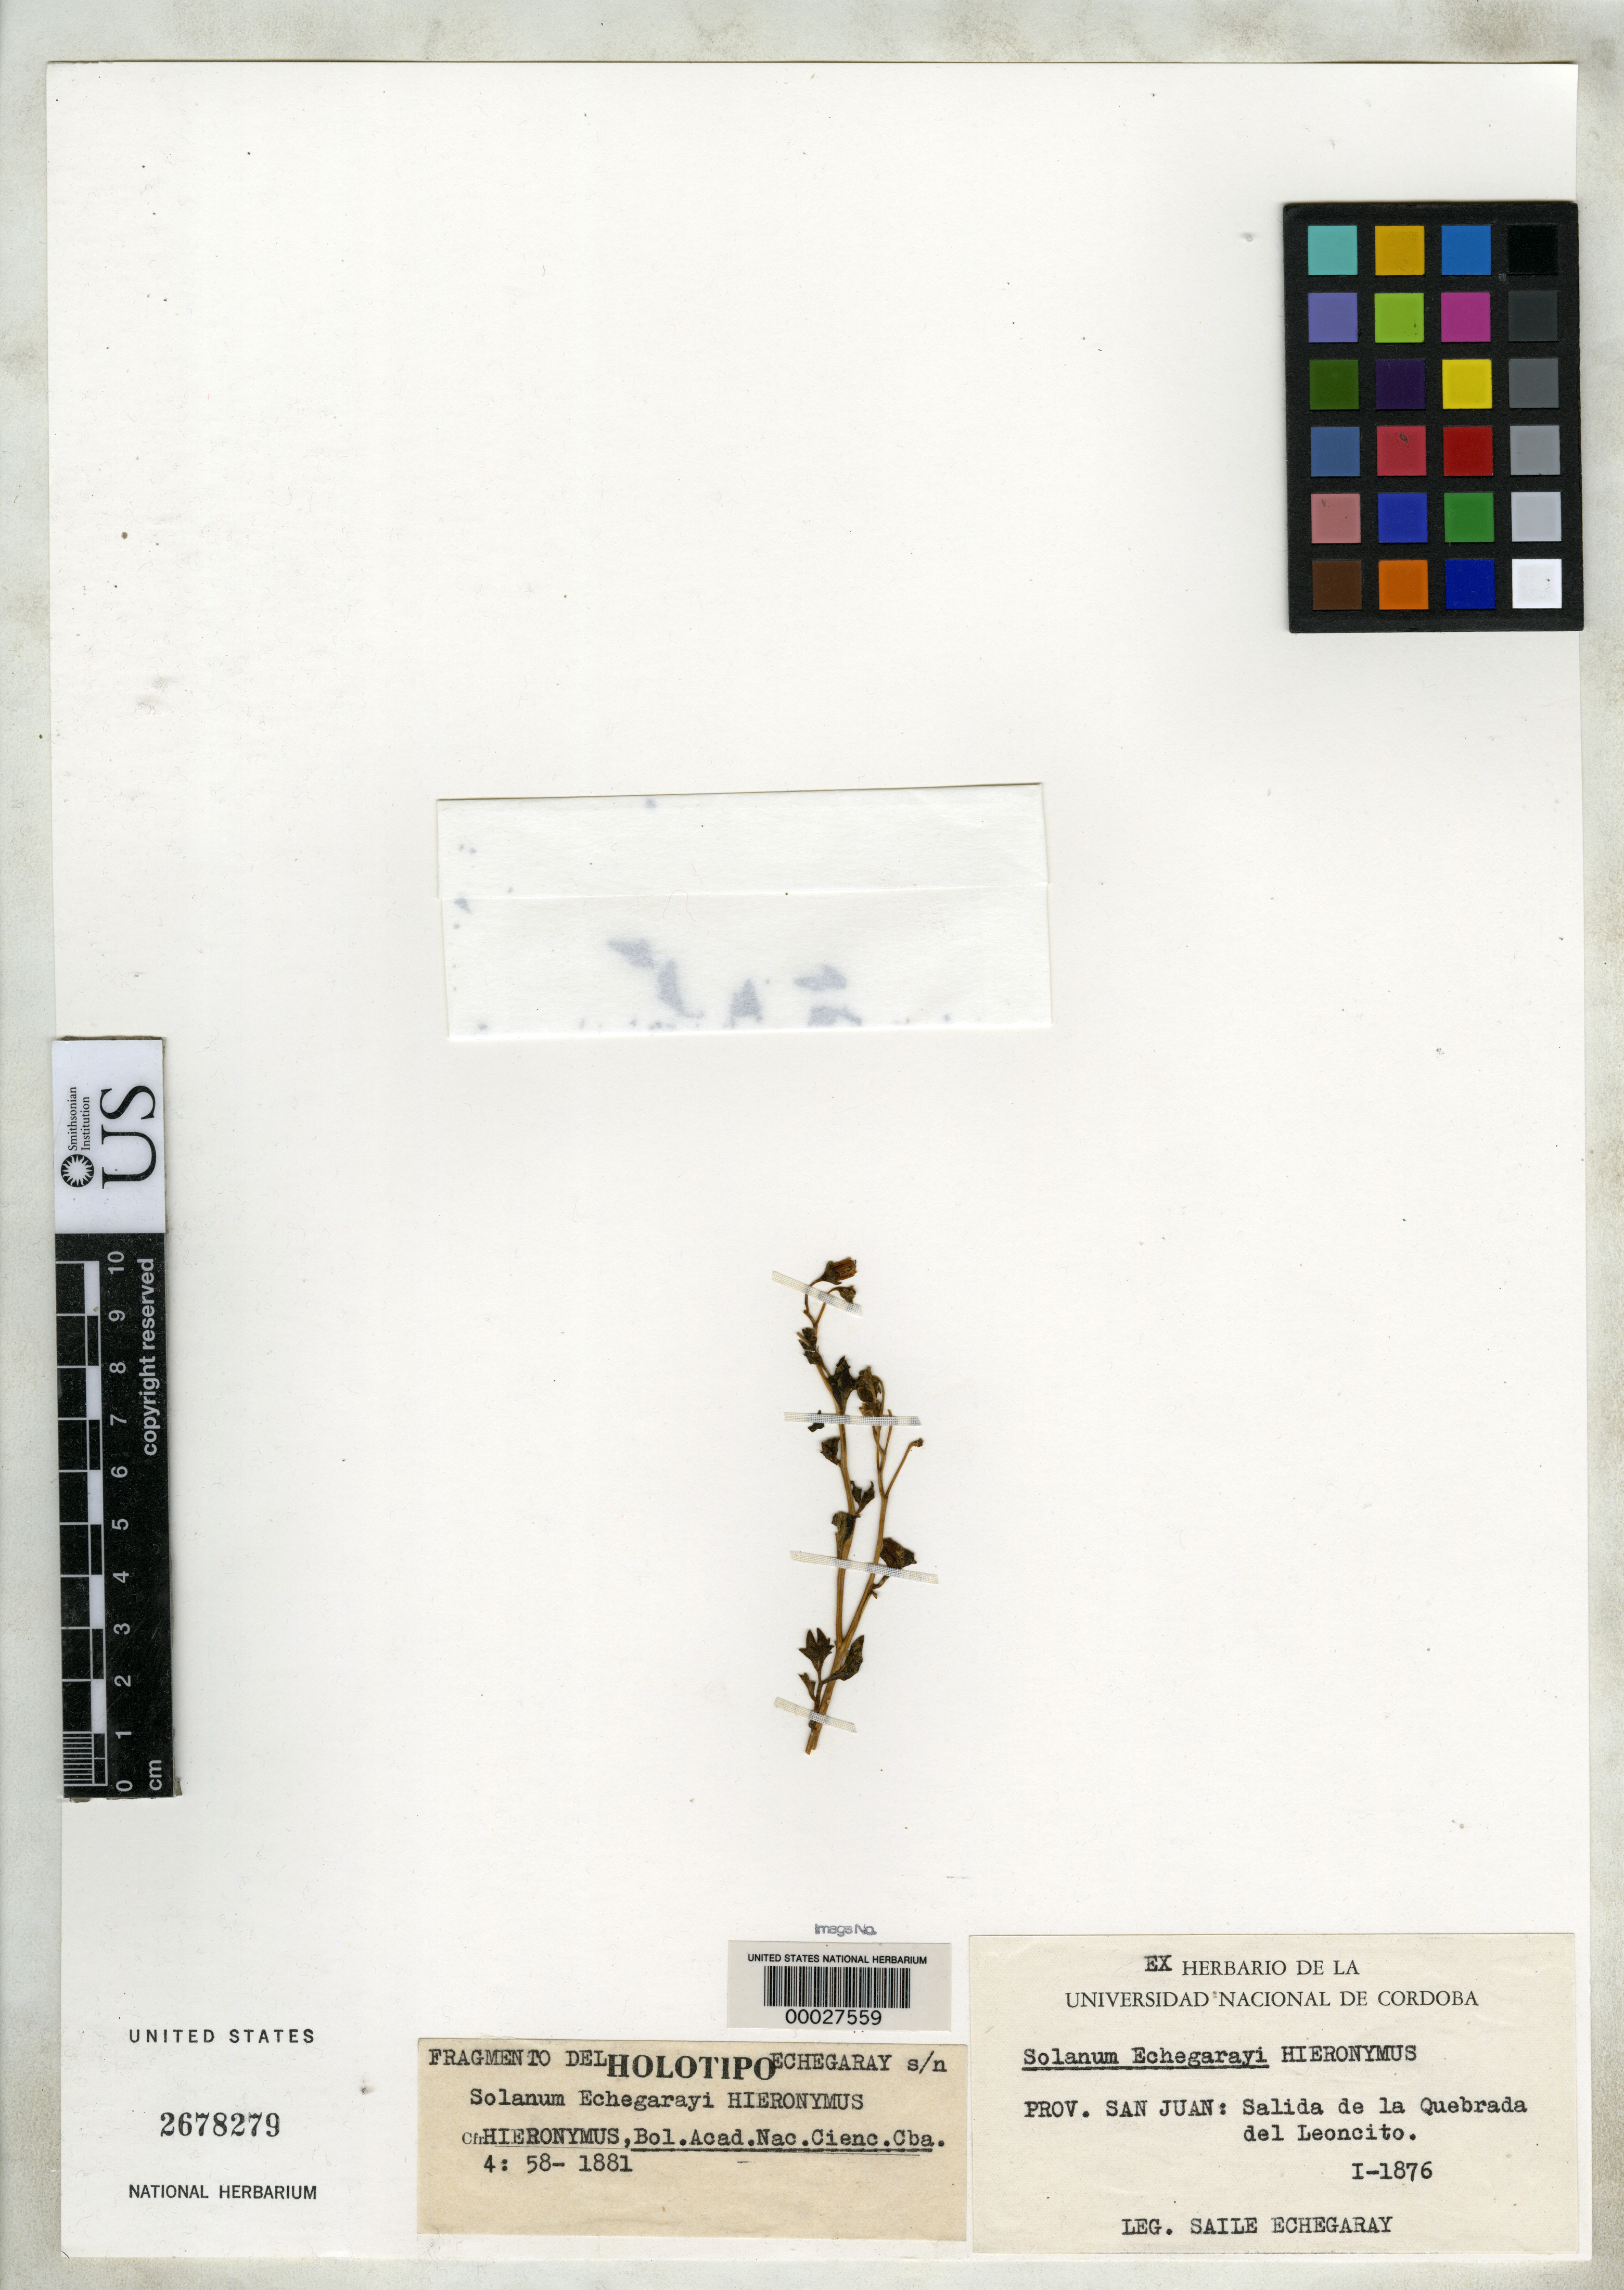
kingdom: Plantae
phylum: Tracheophyta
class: Magnoliopsida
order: Solanales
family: Solanaceae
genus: Solanum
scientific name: Solanum echegarayi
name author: Hieron.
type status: Holotype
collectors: D. Echegaray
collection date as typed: Jan 1876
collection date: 1876-01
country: Argentina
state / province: San Juan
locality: Salida de la Quebrada del Leoncito.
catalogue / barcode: US 2678279